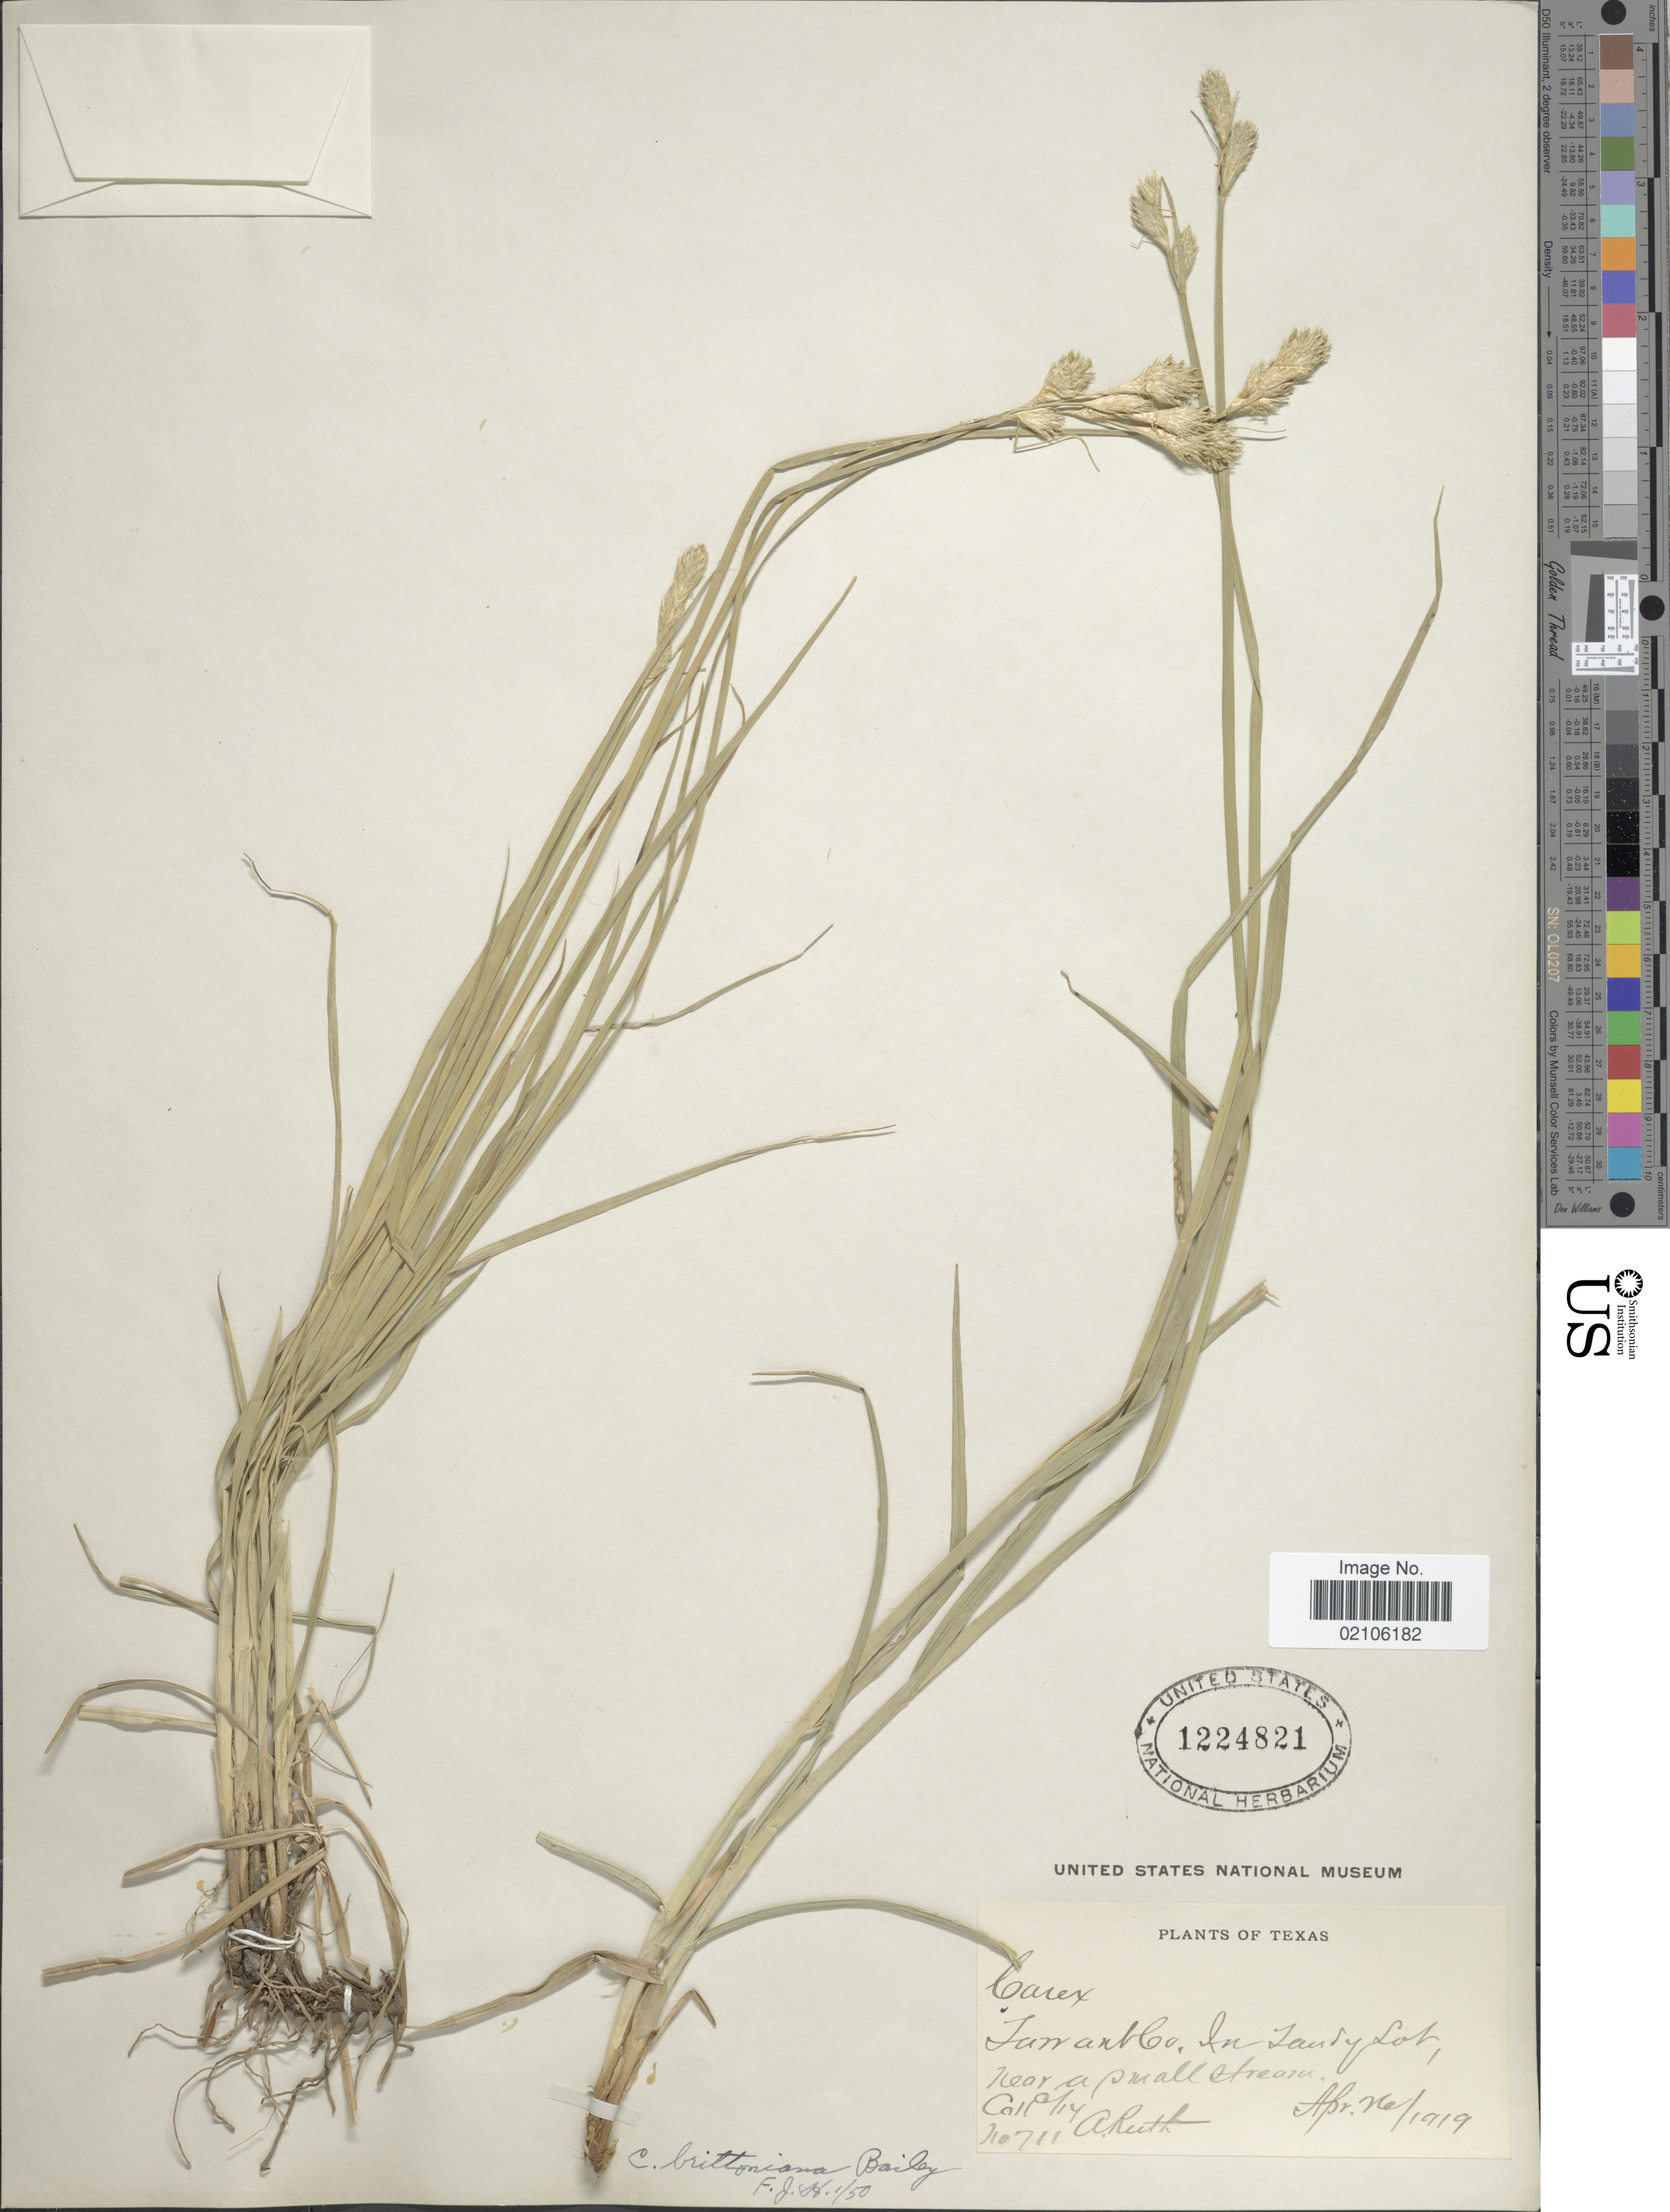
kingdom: Plantae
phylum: Tracheophyta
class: Liliopsida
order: Poales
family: Cyperaceae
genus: Carex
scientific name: Carex tetrastachya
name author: Scheele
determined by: Strong, Mark T., (BOT), Smithsonian Institution - National Museum of Natural History (UNITED STATES)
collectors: A. Ruth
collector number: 711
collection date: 1919-04-26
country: United States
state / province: Texas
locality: Tarrant Co., in sandy lot, near a small stream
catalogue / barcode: US 1224821